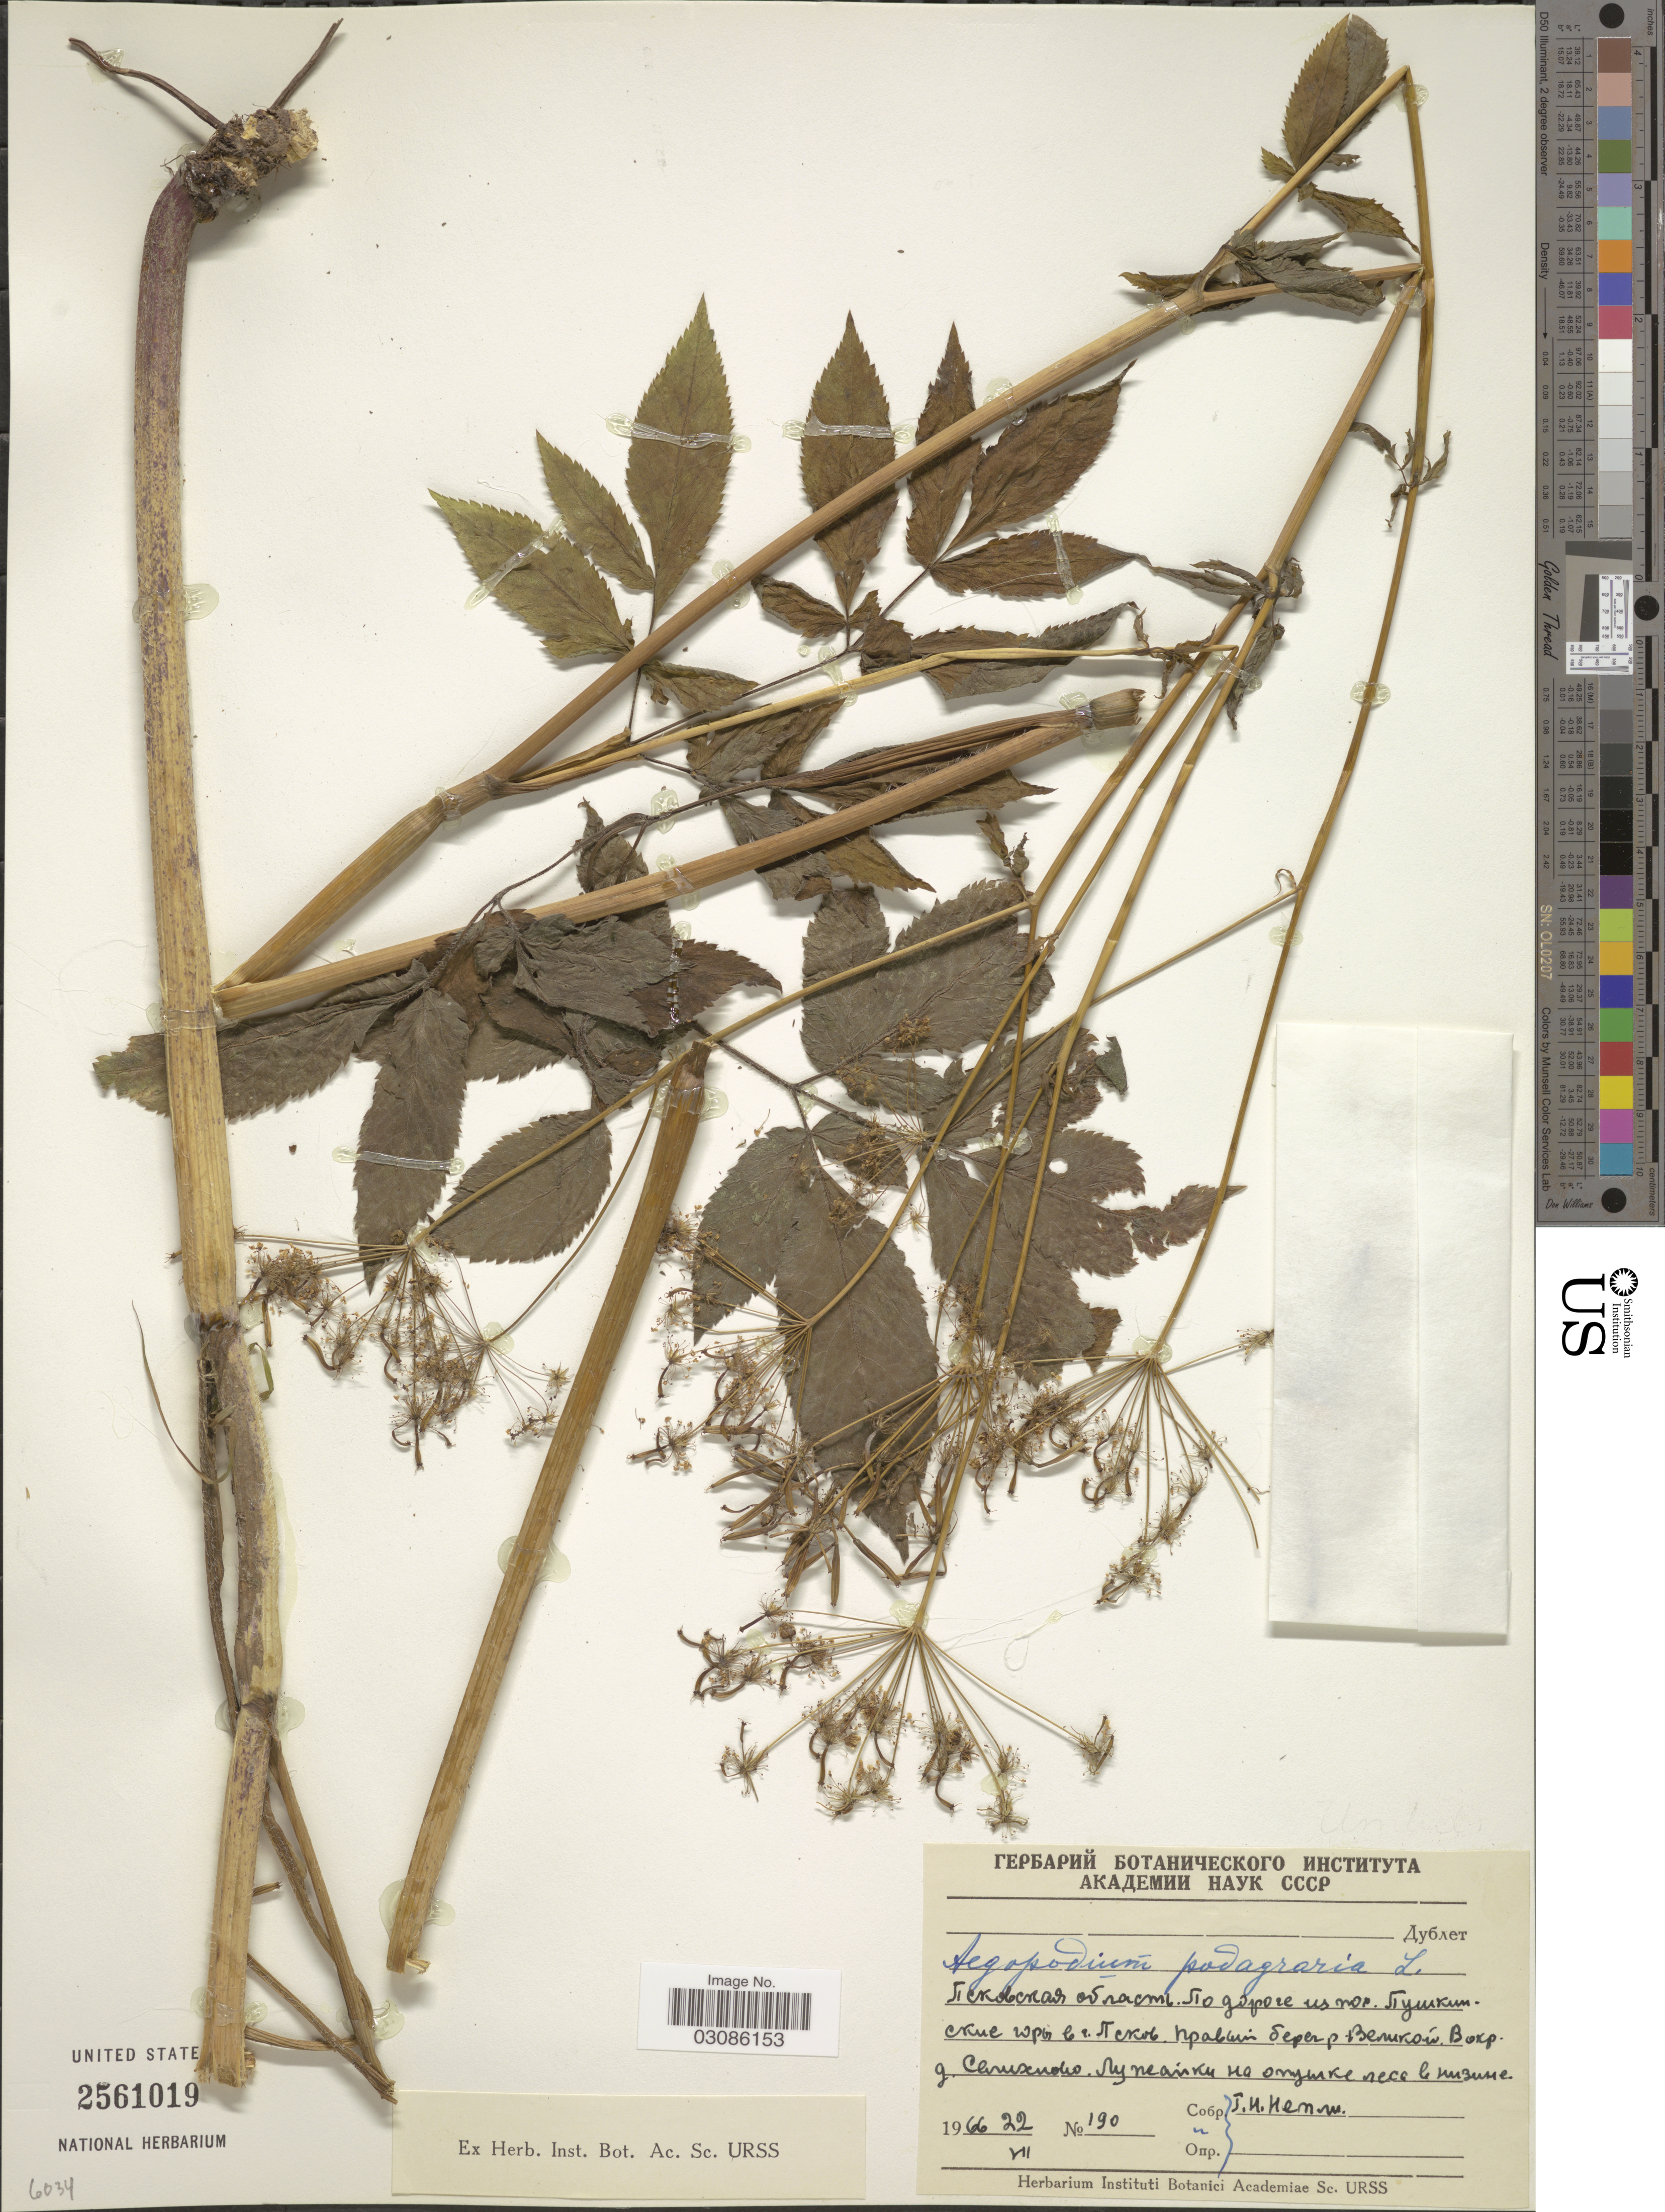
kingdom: Plantae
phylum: Tracheophyta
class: Magnoliopsida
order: Apiales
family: Apiaceae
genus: Aegopodium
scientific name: Aegopodium podagraria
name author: L.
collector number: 190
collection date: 1966-07-22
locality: X.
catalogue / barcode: US 2561019